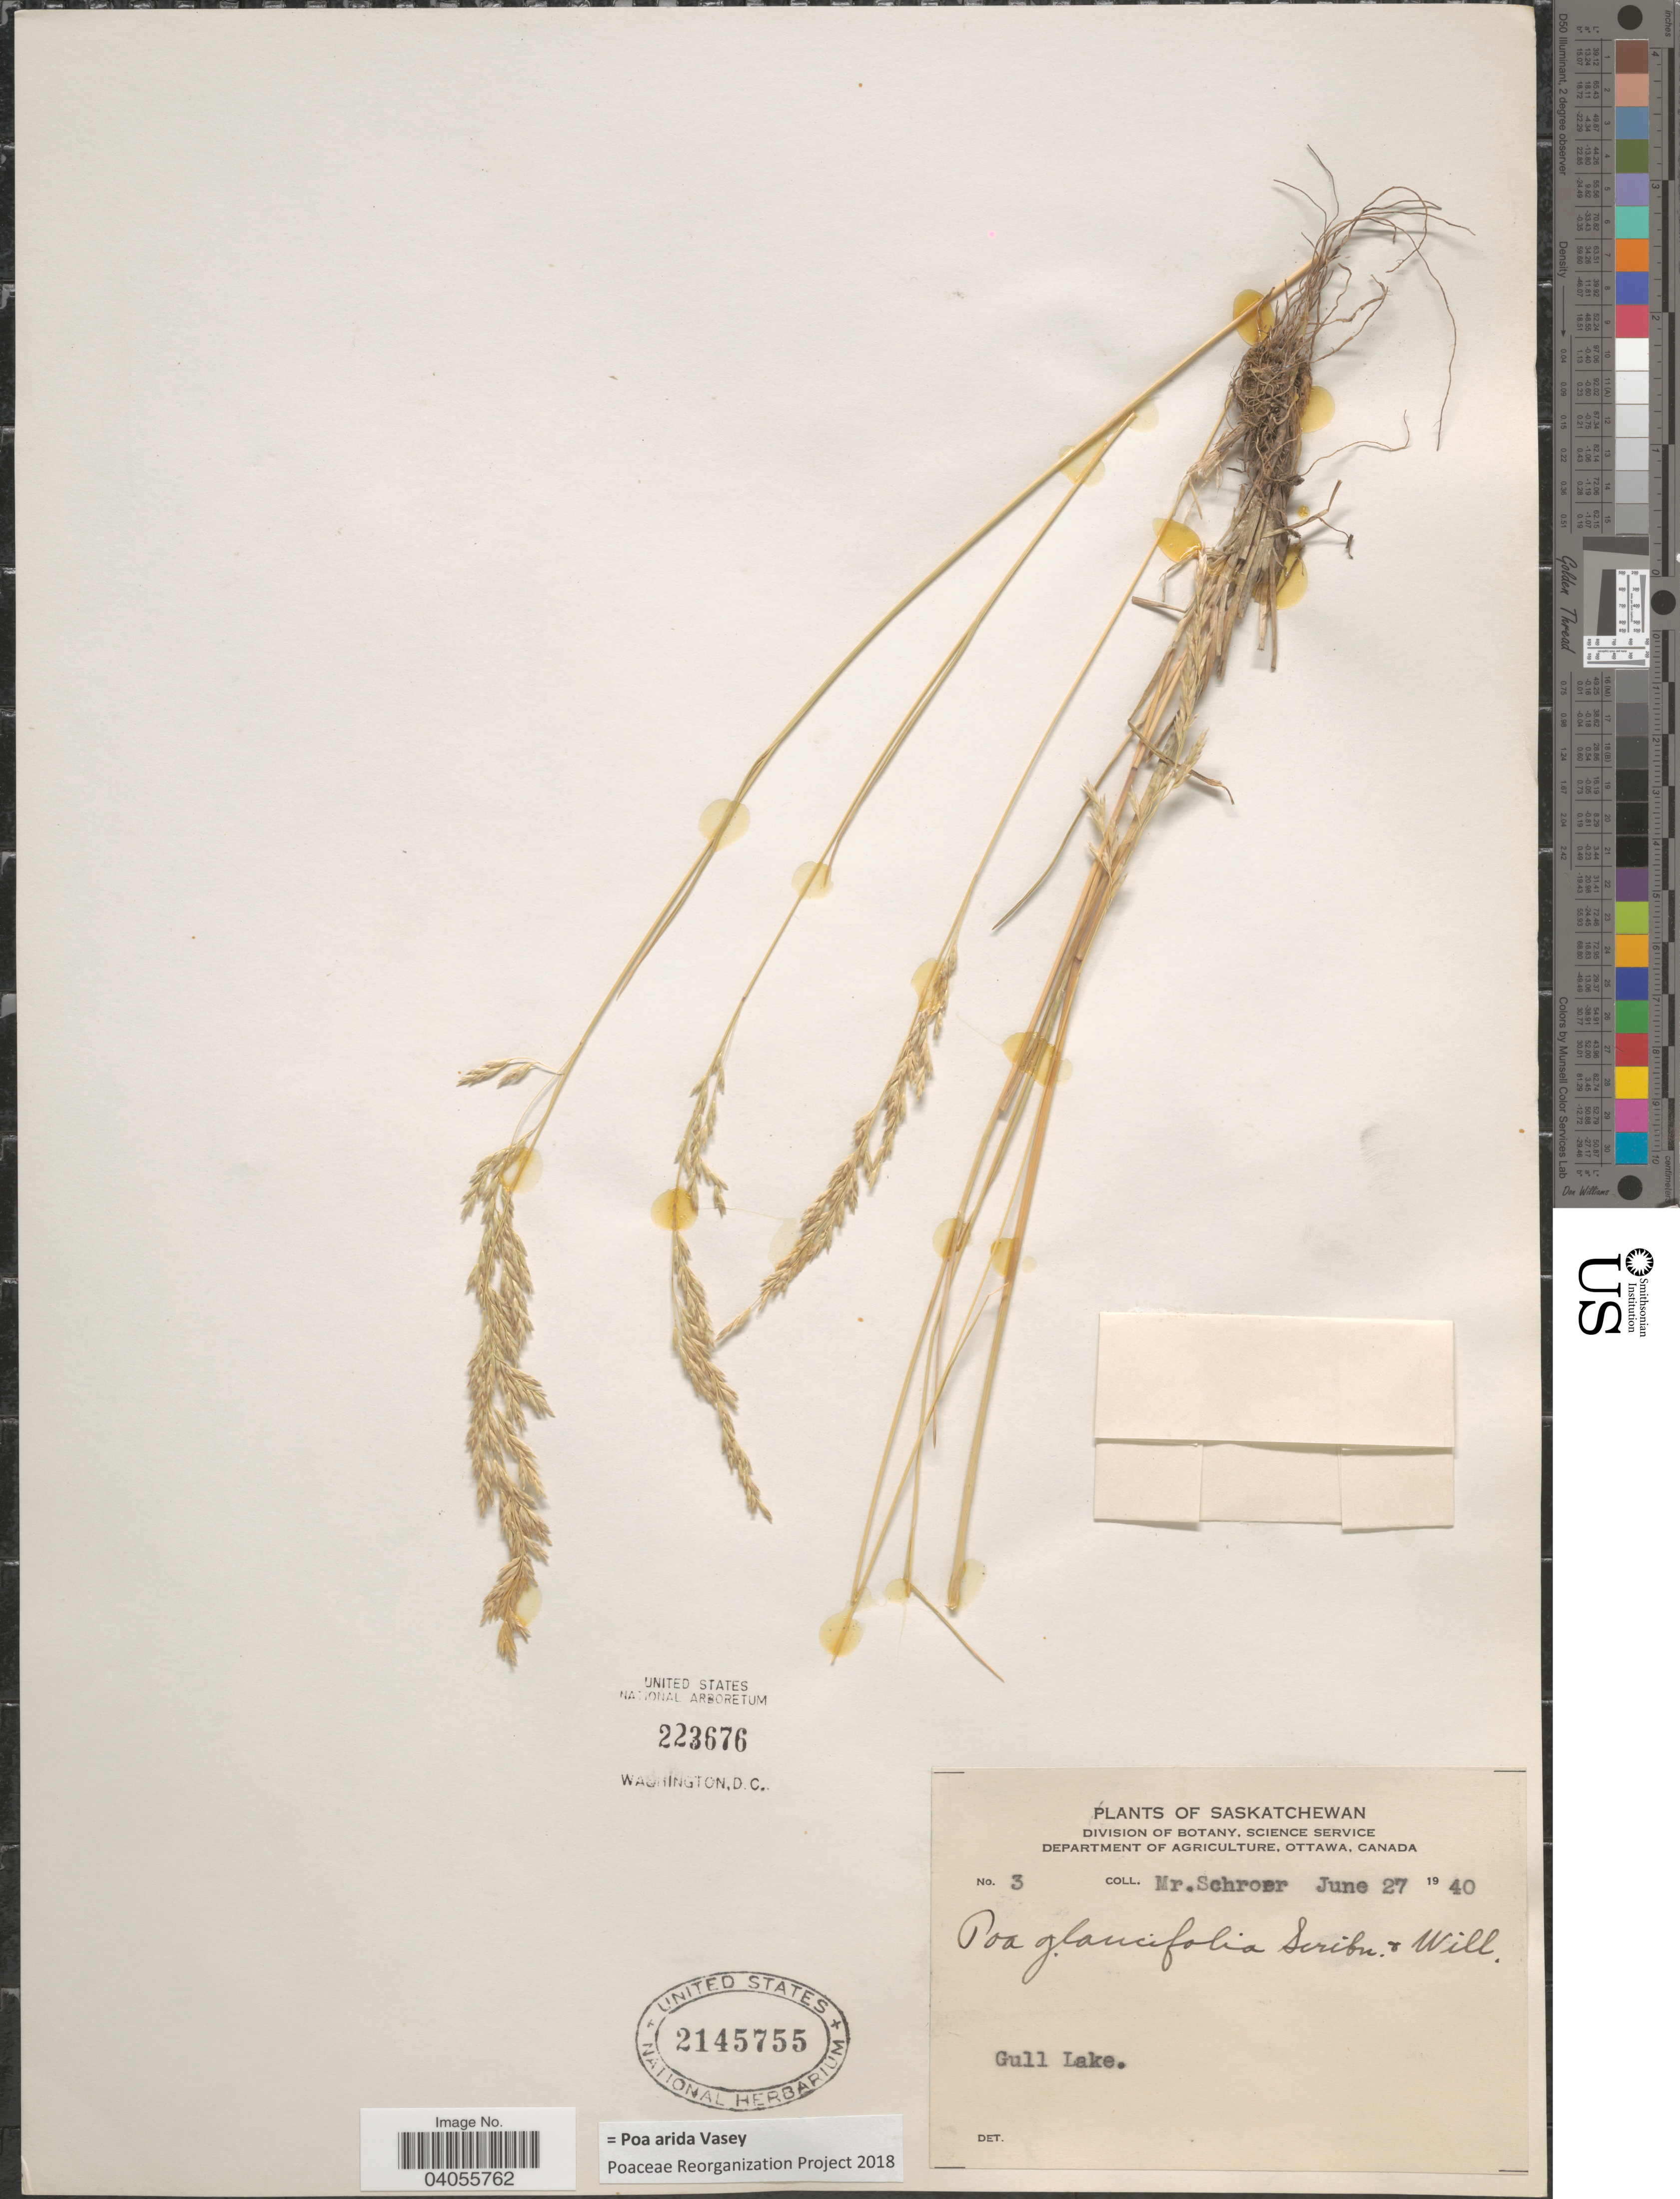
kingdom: Plantae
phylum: Tracheophyta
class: Liliopsida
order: Poales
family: Poaceae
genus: Poa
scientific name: Poa arida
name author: Vasey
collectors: Mr. Schroer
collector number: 3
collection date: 1940-06-27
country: Canada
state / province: Saskatchewan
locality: Gull Lake.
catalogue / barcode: US 2145755